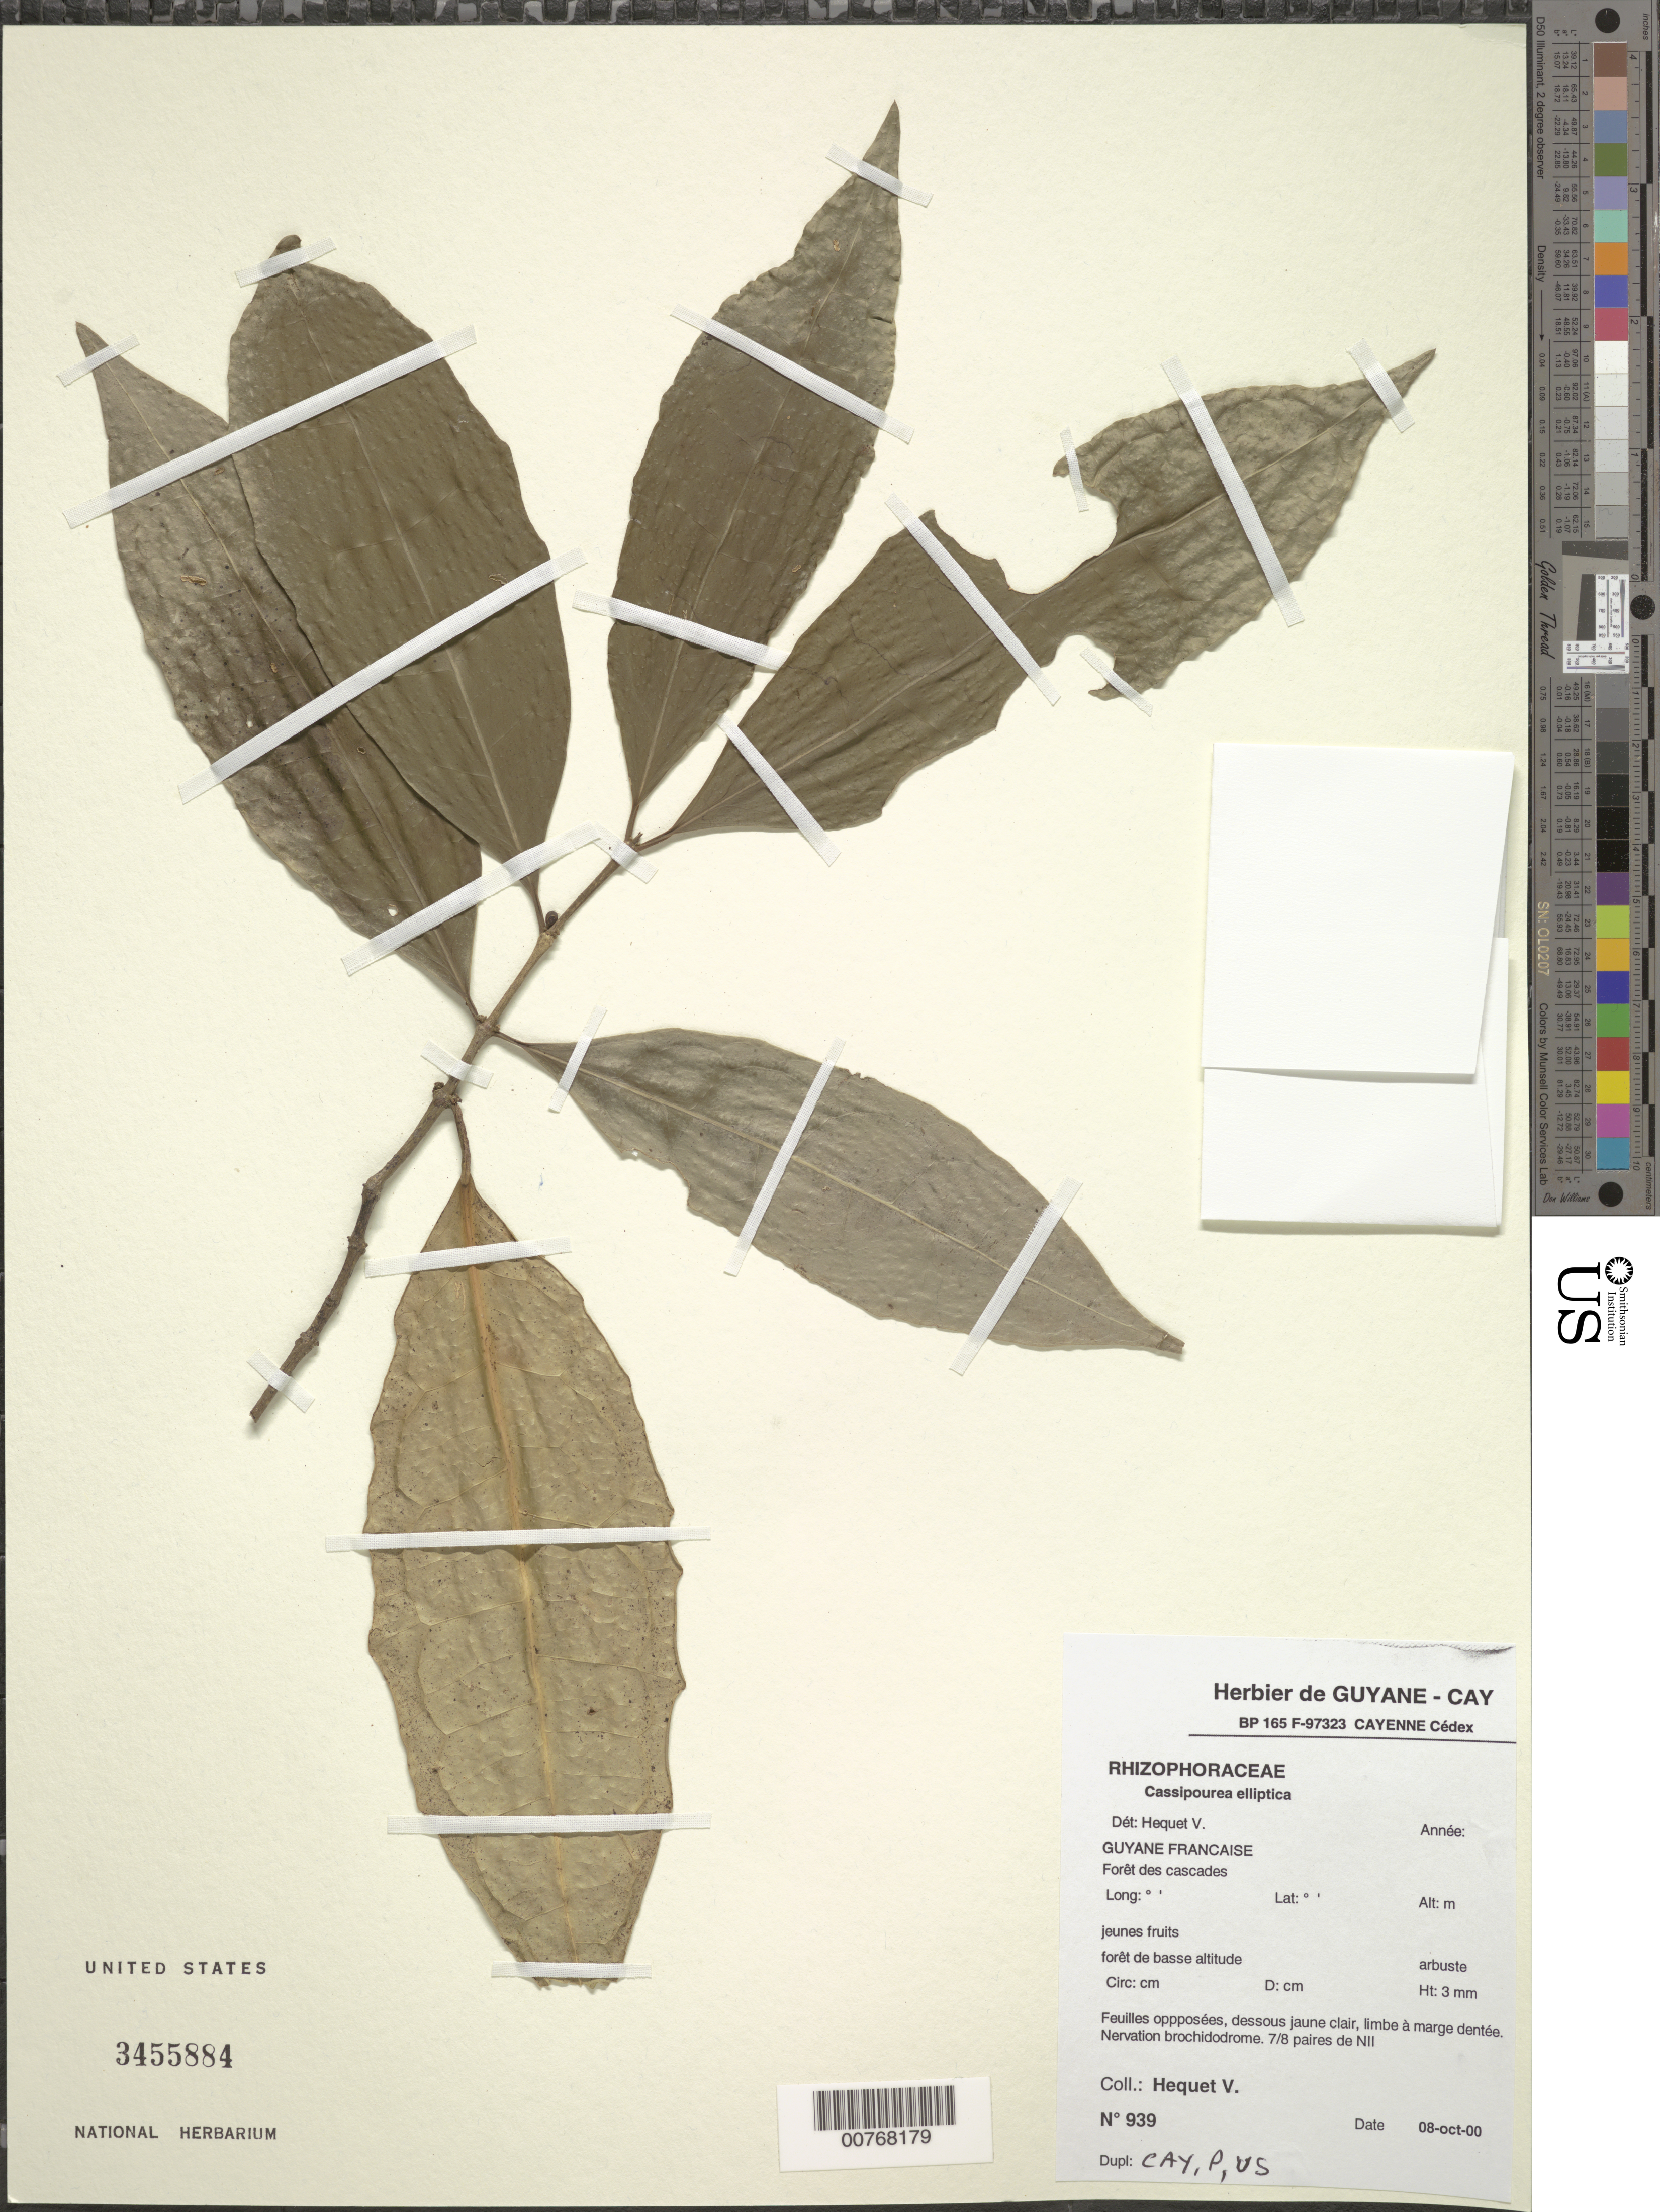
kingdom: Plantae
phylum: Tracheophyta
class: Magnoliopsida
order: Malpighiales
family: Rhizophoraceae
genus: Cassipourea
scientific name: Cassipourea elliptica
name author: (Sw.) Poir.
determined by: Hequet, V.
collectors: V. Hequet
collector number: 939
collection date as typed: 8-Oct-00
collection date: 2000-10-08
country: French Guiana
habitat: Forêt de cascades, forêt de basse altitude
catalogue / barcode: US 3455884